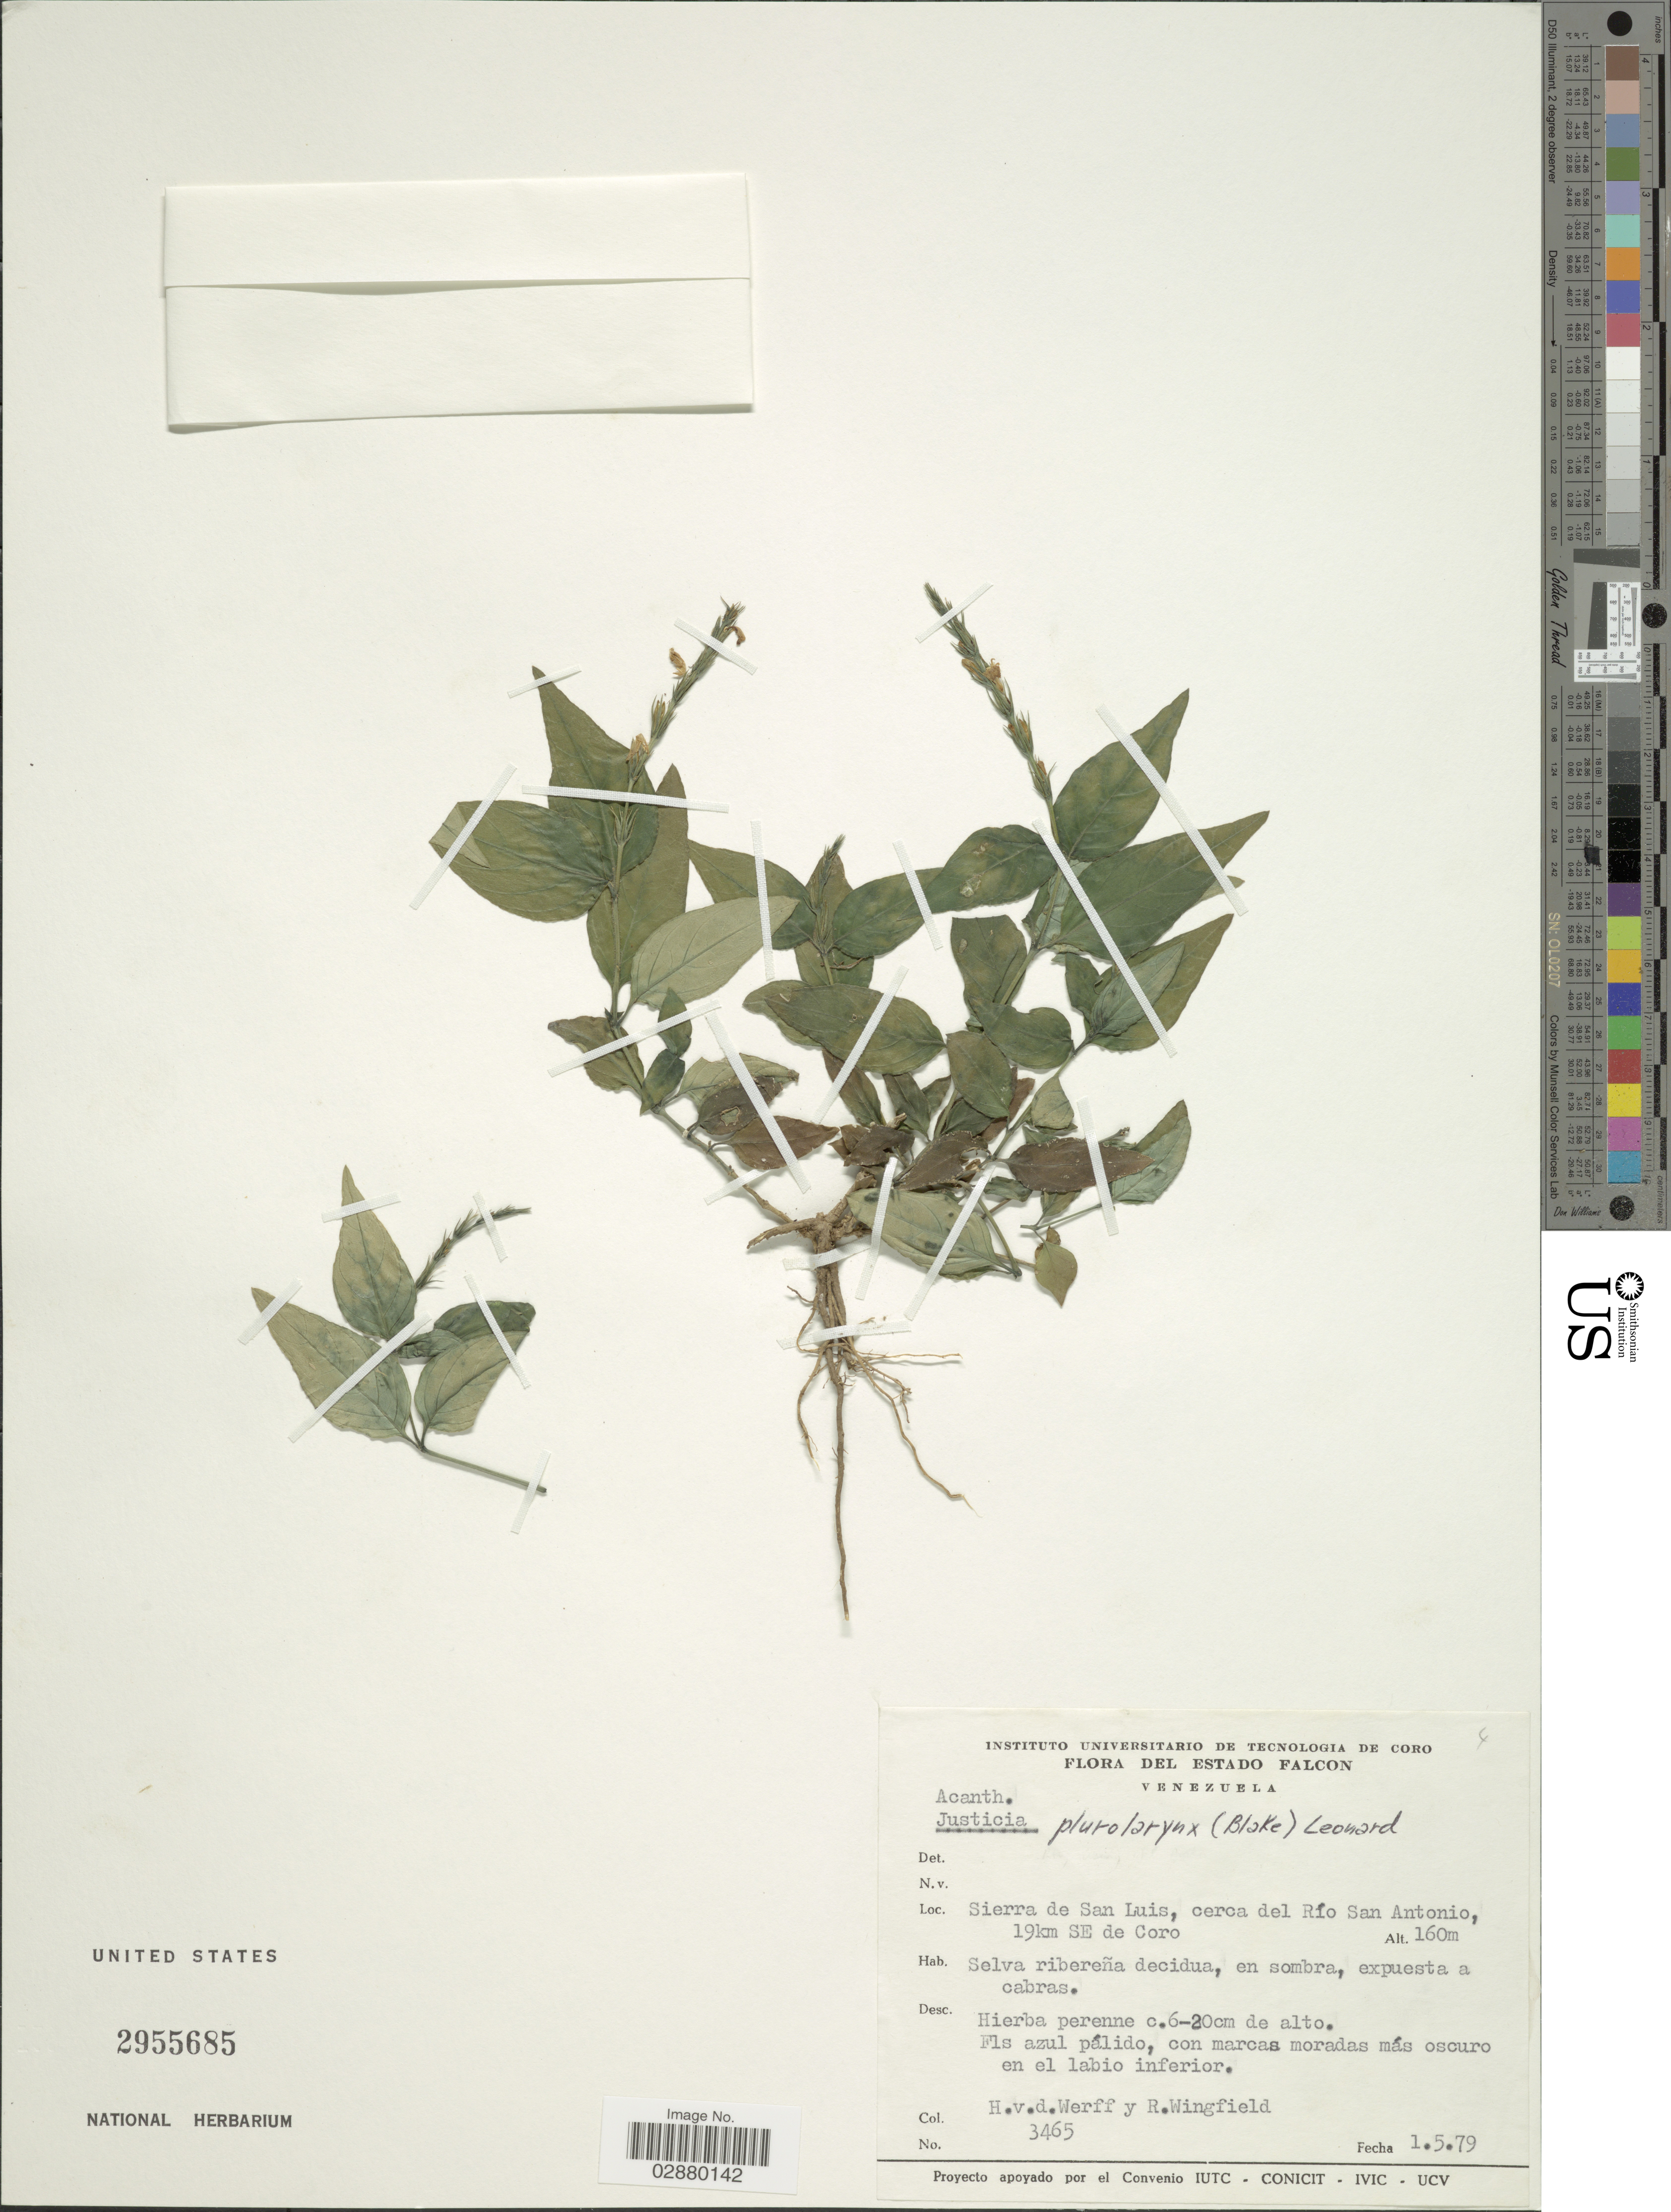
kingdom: Plantae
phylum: Tracheophyta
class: Magnoliopsida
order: Lamiales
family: Acanthaceae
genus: Justicia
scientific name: Justicia pleurolarynx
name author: (S.F. Blake) V.M. Badillo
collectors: H. van der Werff & R. Wingfield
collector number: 3465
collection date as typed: Transcribed d/m/y: 1/5/79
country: Venezuela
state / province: Falcón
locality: Sierra de San Luis, cerca del Río San Antonio, 19km SE de Coro.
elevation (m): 160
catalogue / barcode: US 2955685